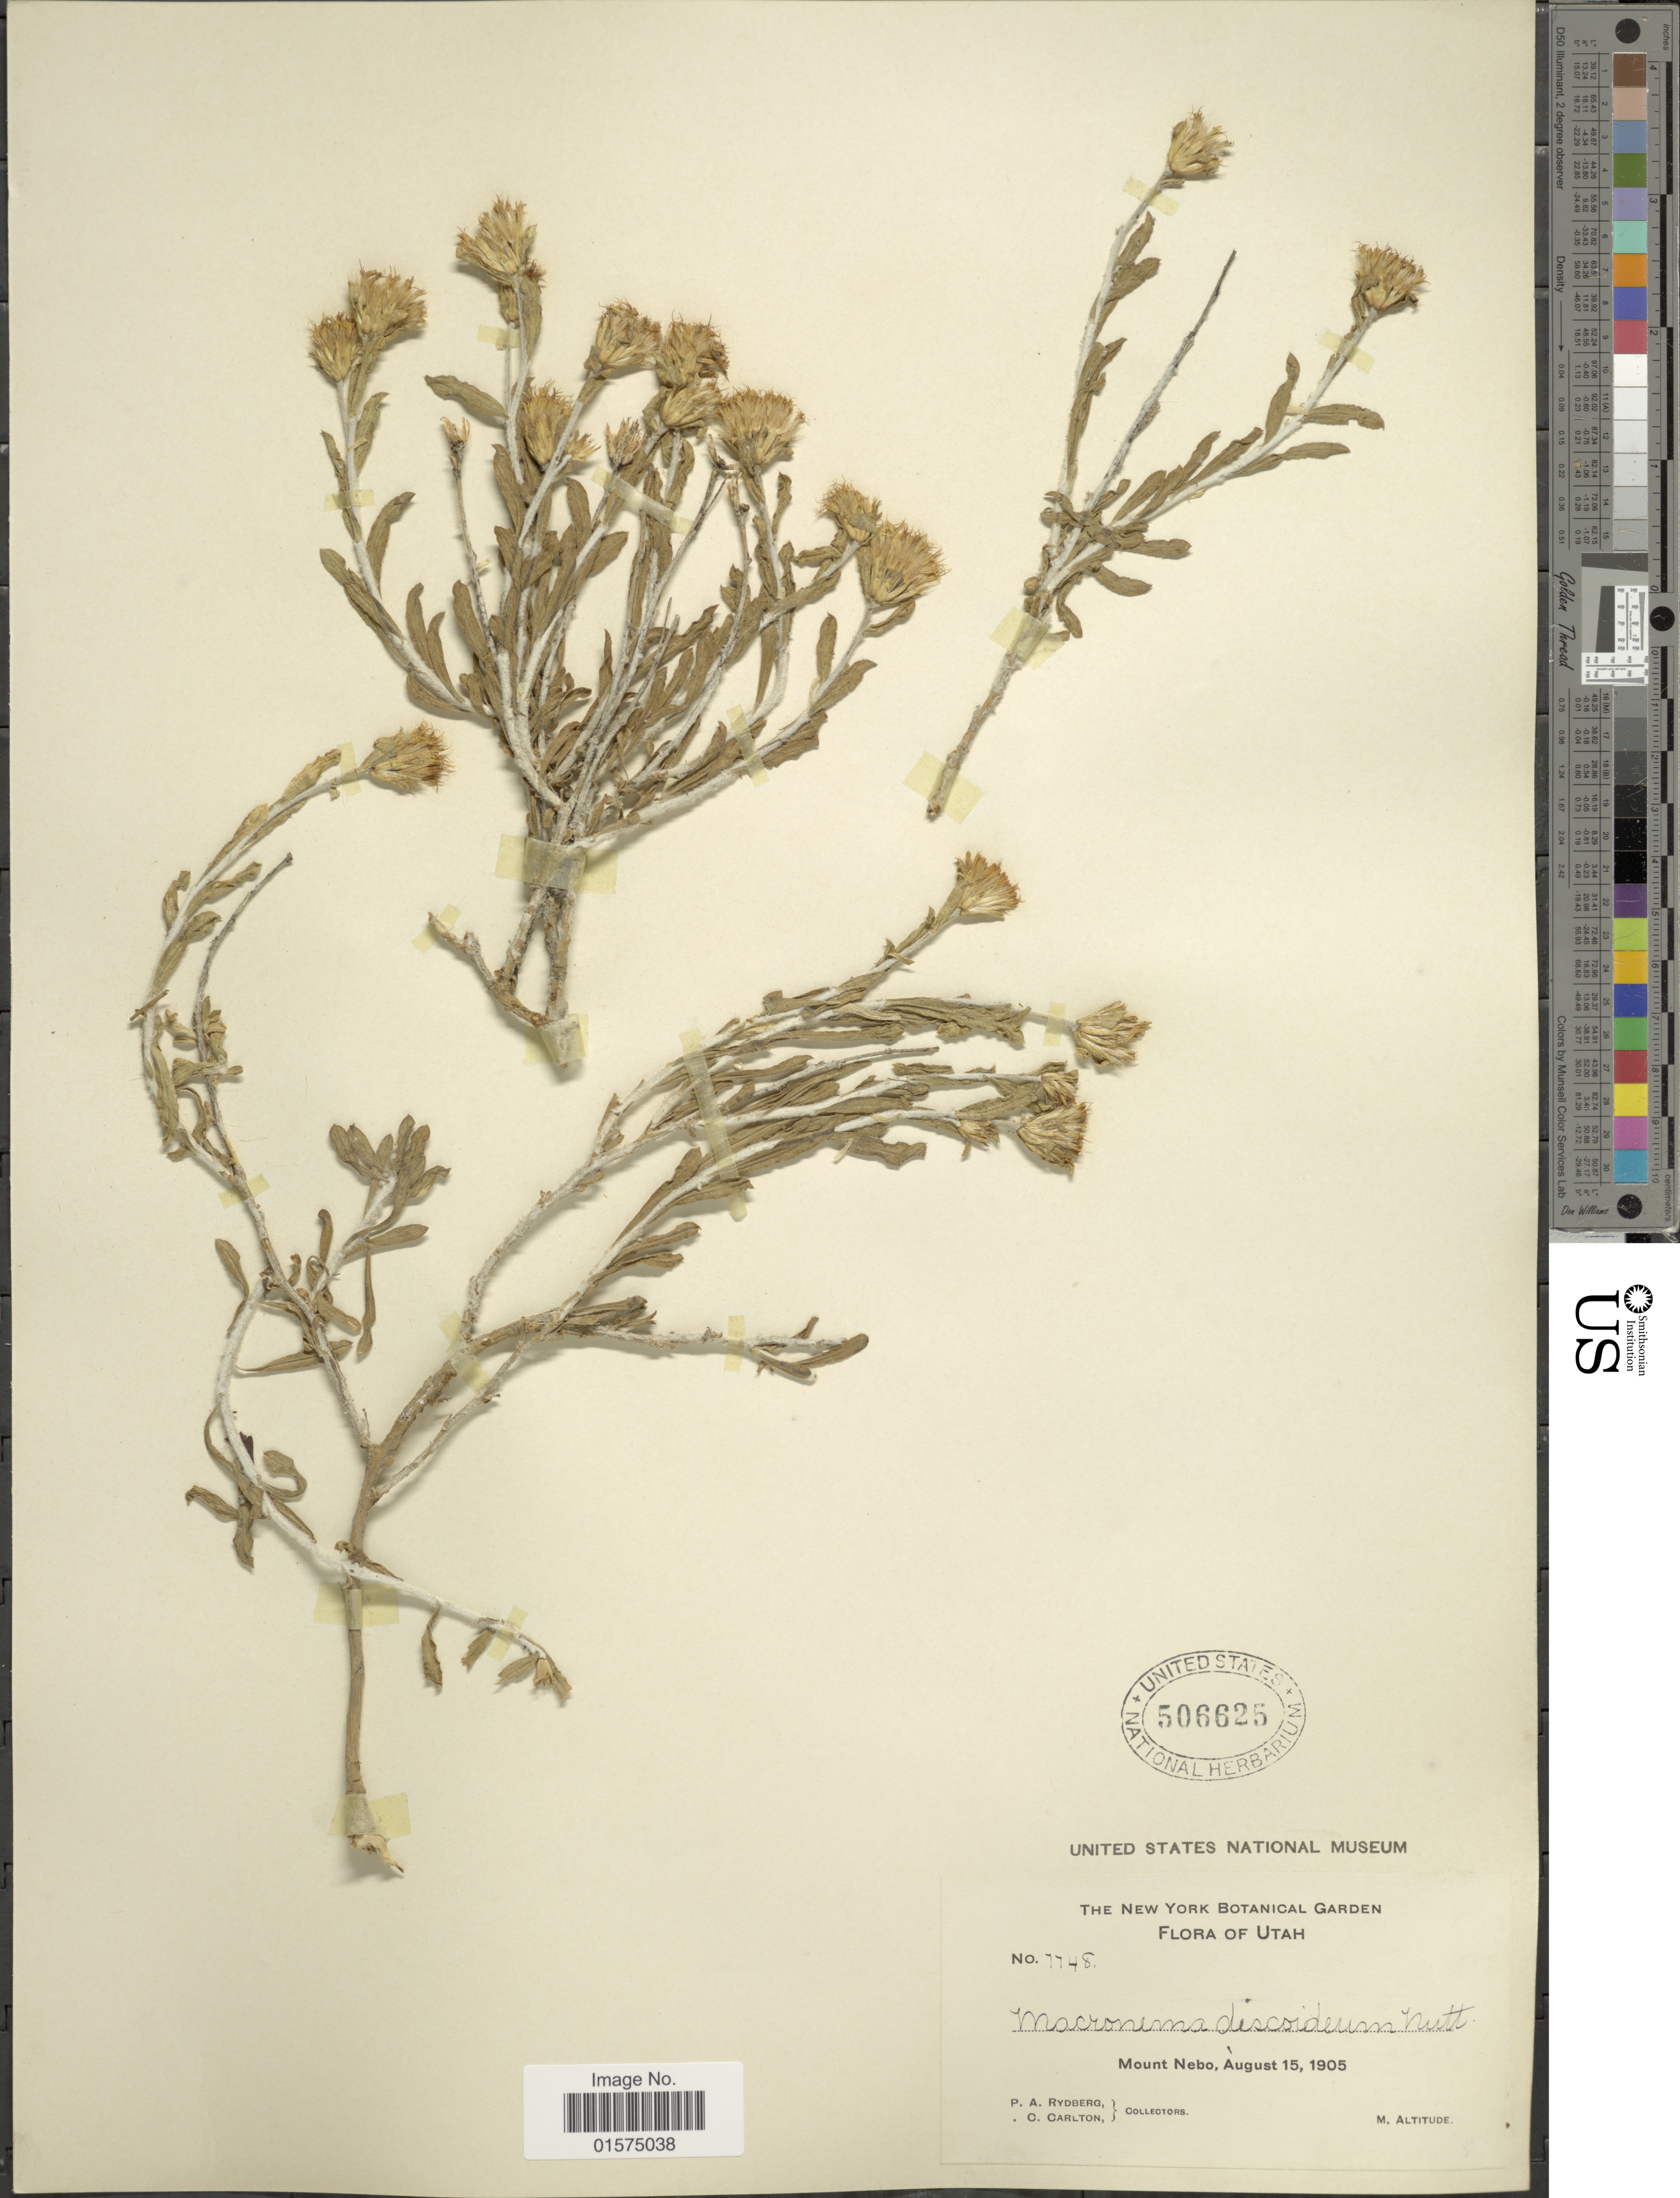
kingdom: Plantae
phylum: Tracheophyta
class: Magnoliopsida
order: Asterales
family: Asteraceae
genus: Ericameria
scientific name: Ericameria discoidea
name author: (Nutt.) G.L. Nesom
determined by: Urbatsch, Lowell E., Curator (LSU), Louisiana State University (UNITED STATES)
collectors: P. A. Rydberg & C. Carlton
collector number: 7748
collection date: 1905-08-15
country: United States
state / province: Utah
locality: Mount Nebo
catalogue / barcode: US 506625